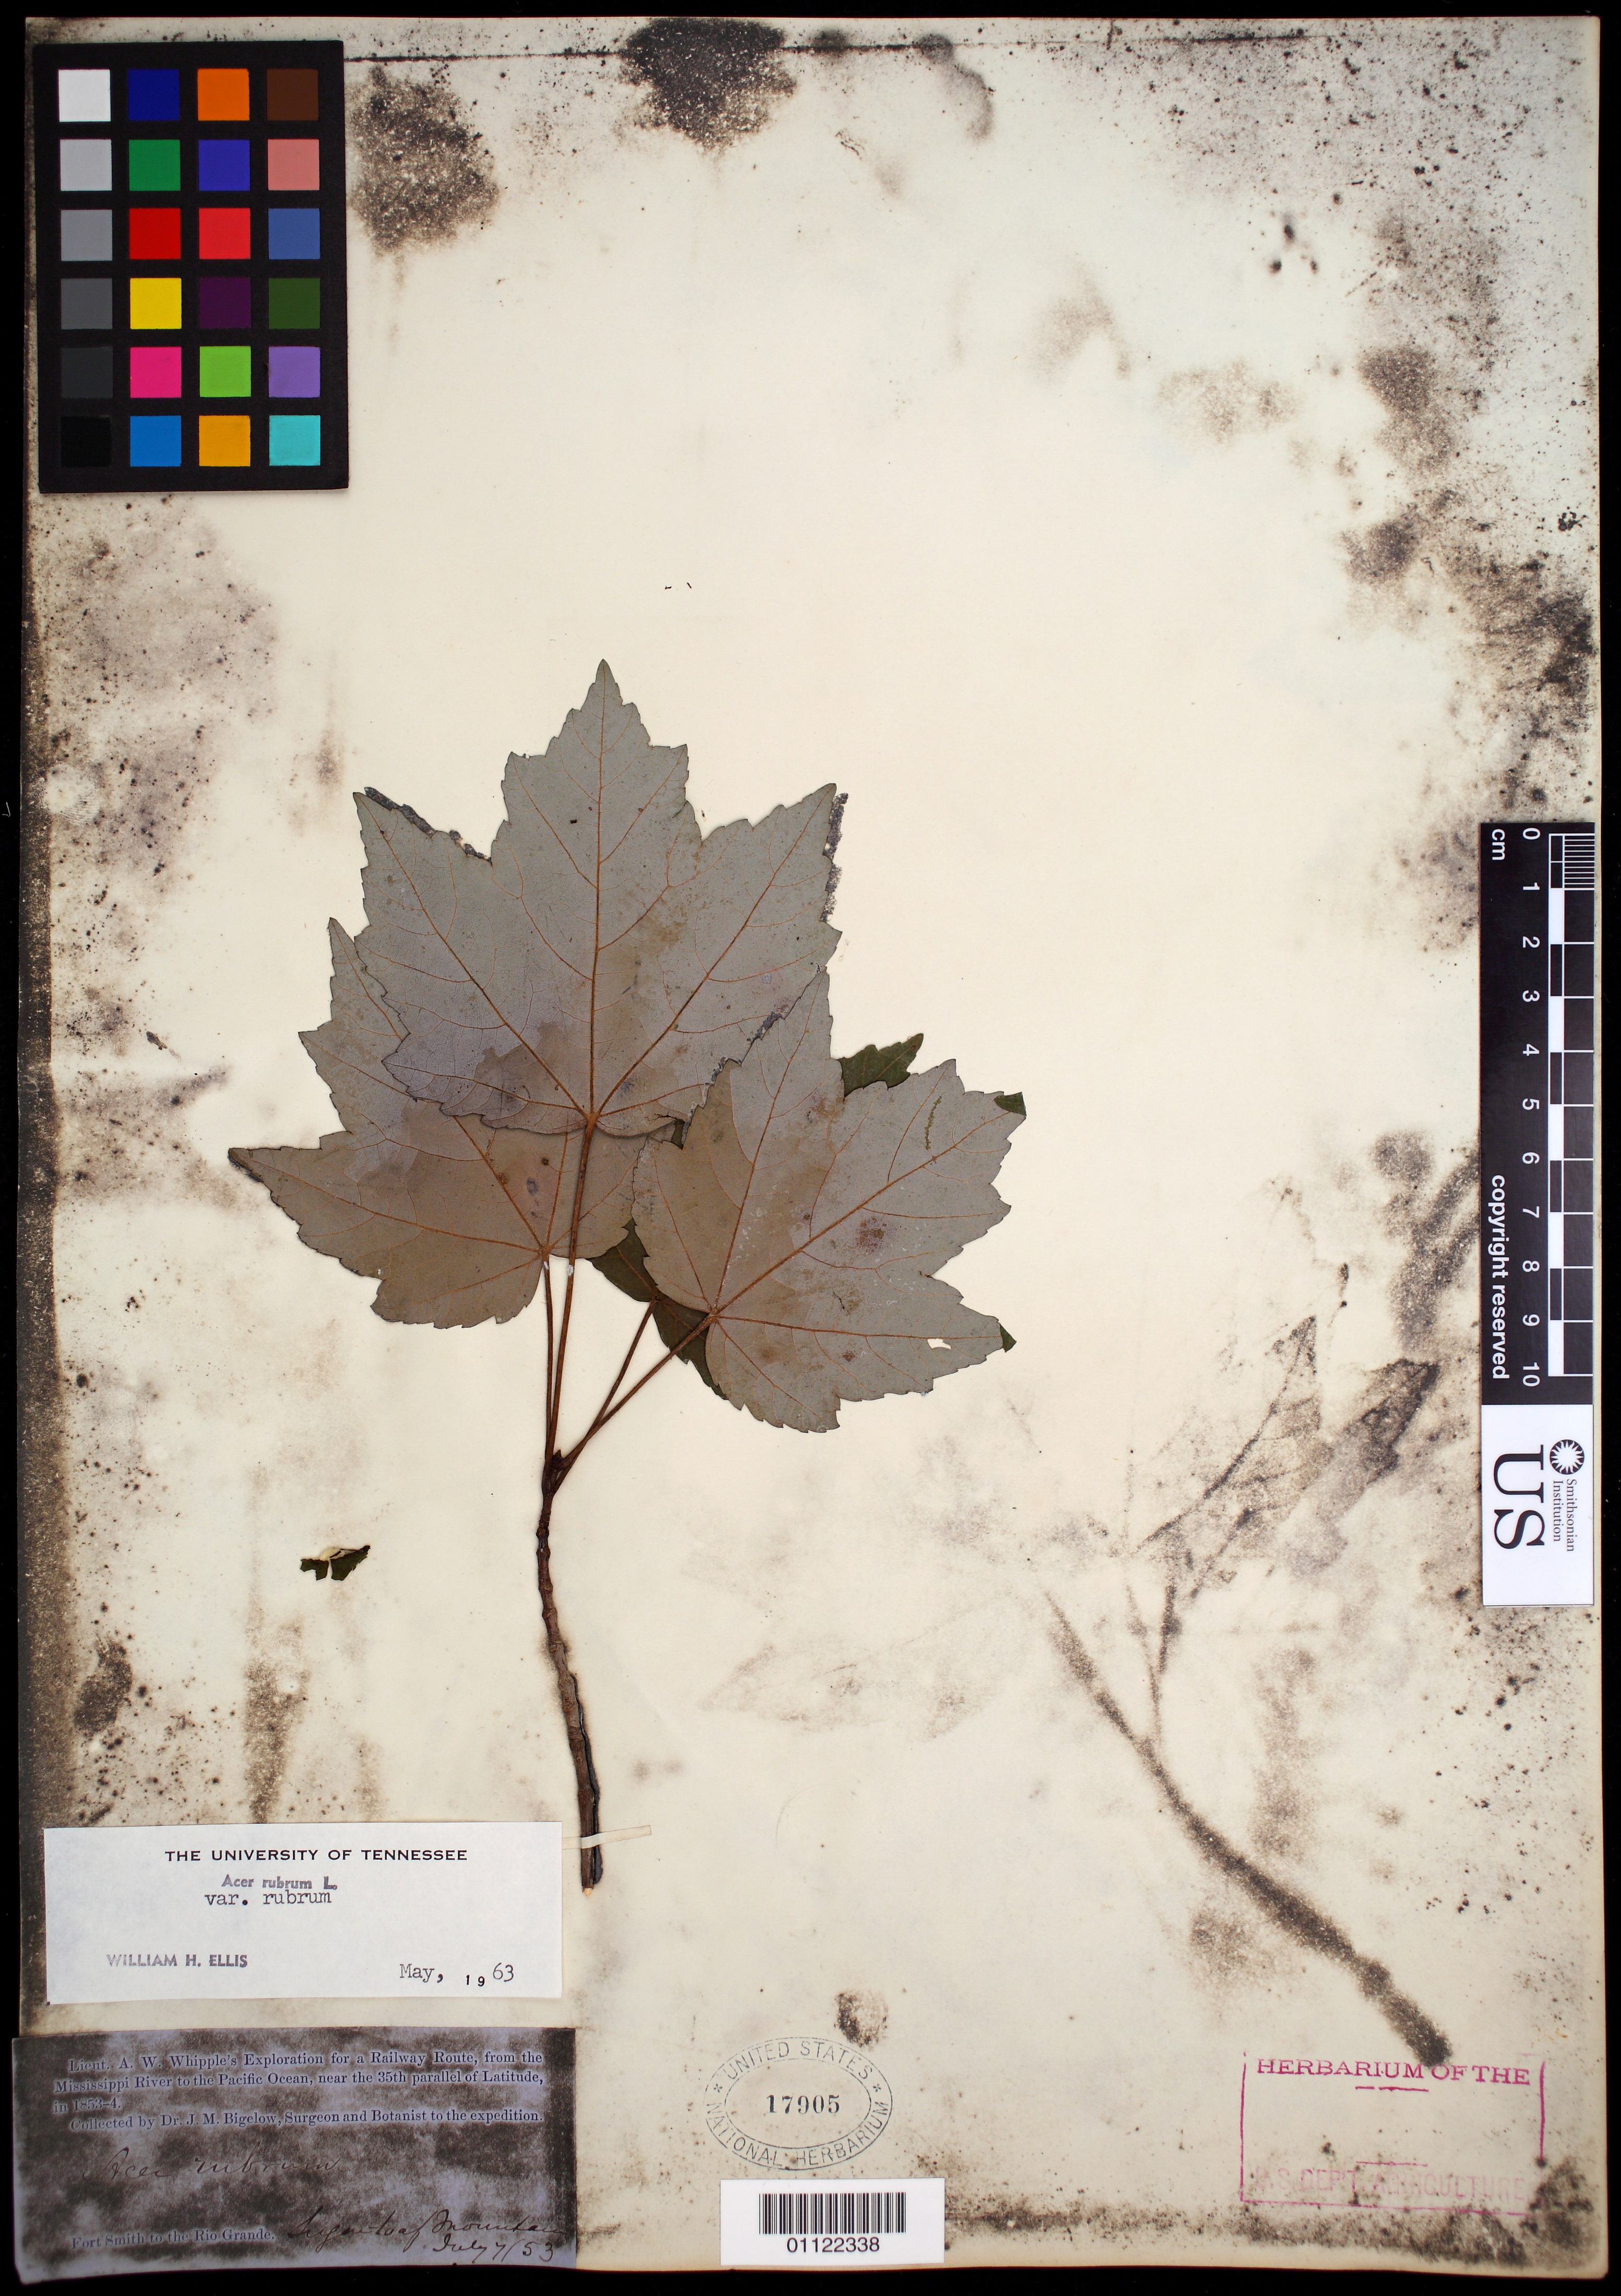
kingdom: Plantae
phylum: Tracheophyta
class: Magnoliopsida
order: Sapindales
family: Sapindaceae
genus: Acer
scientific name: Acer rubrum var. rubrum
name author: L.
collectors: J. M. Bigelow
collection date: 1853-07-07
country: United States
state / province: Arkansas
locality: Fort Smith to the Rio Grande. Sugarloaf Mountain.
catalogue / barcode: US 17905